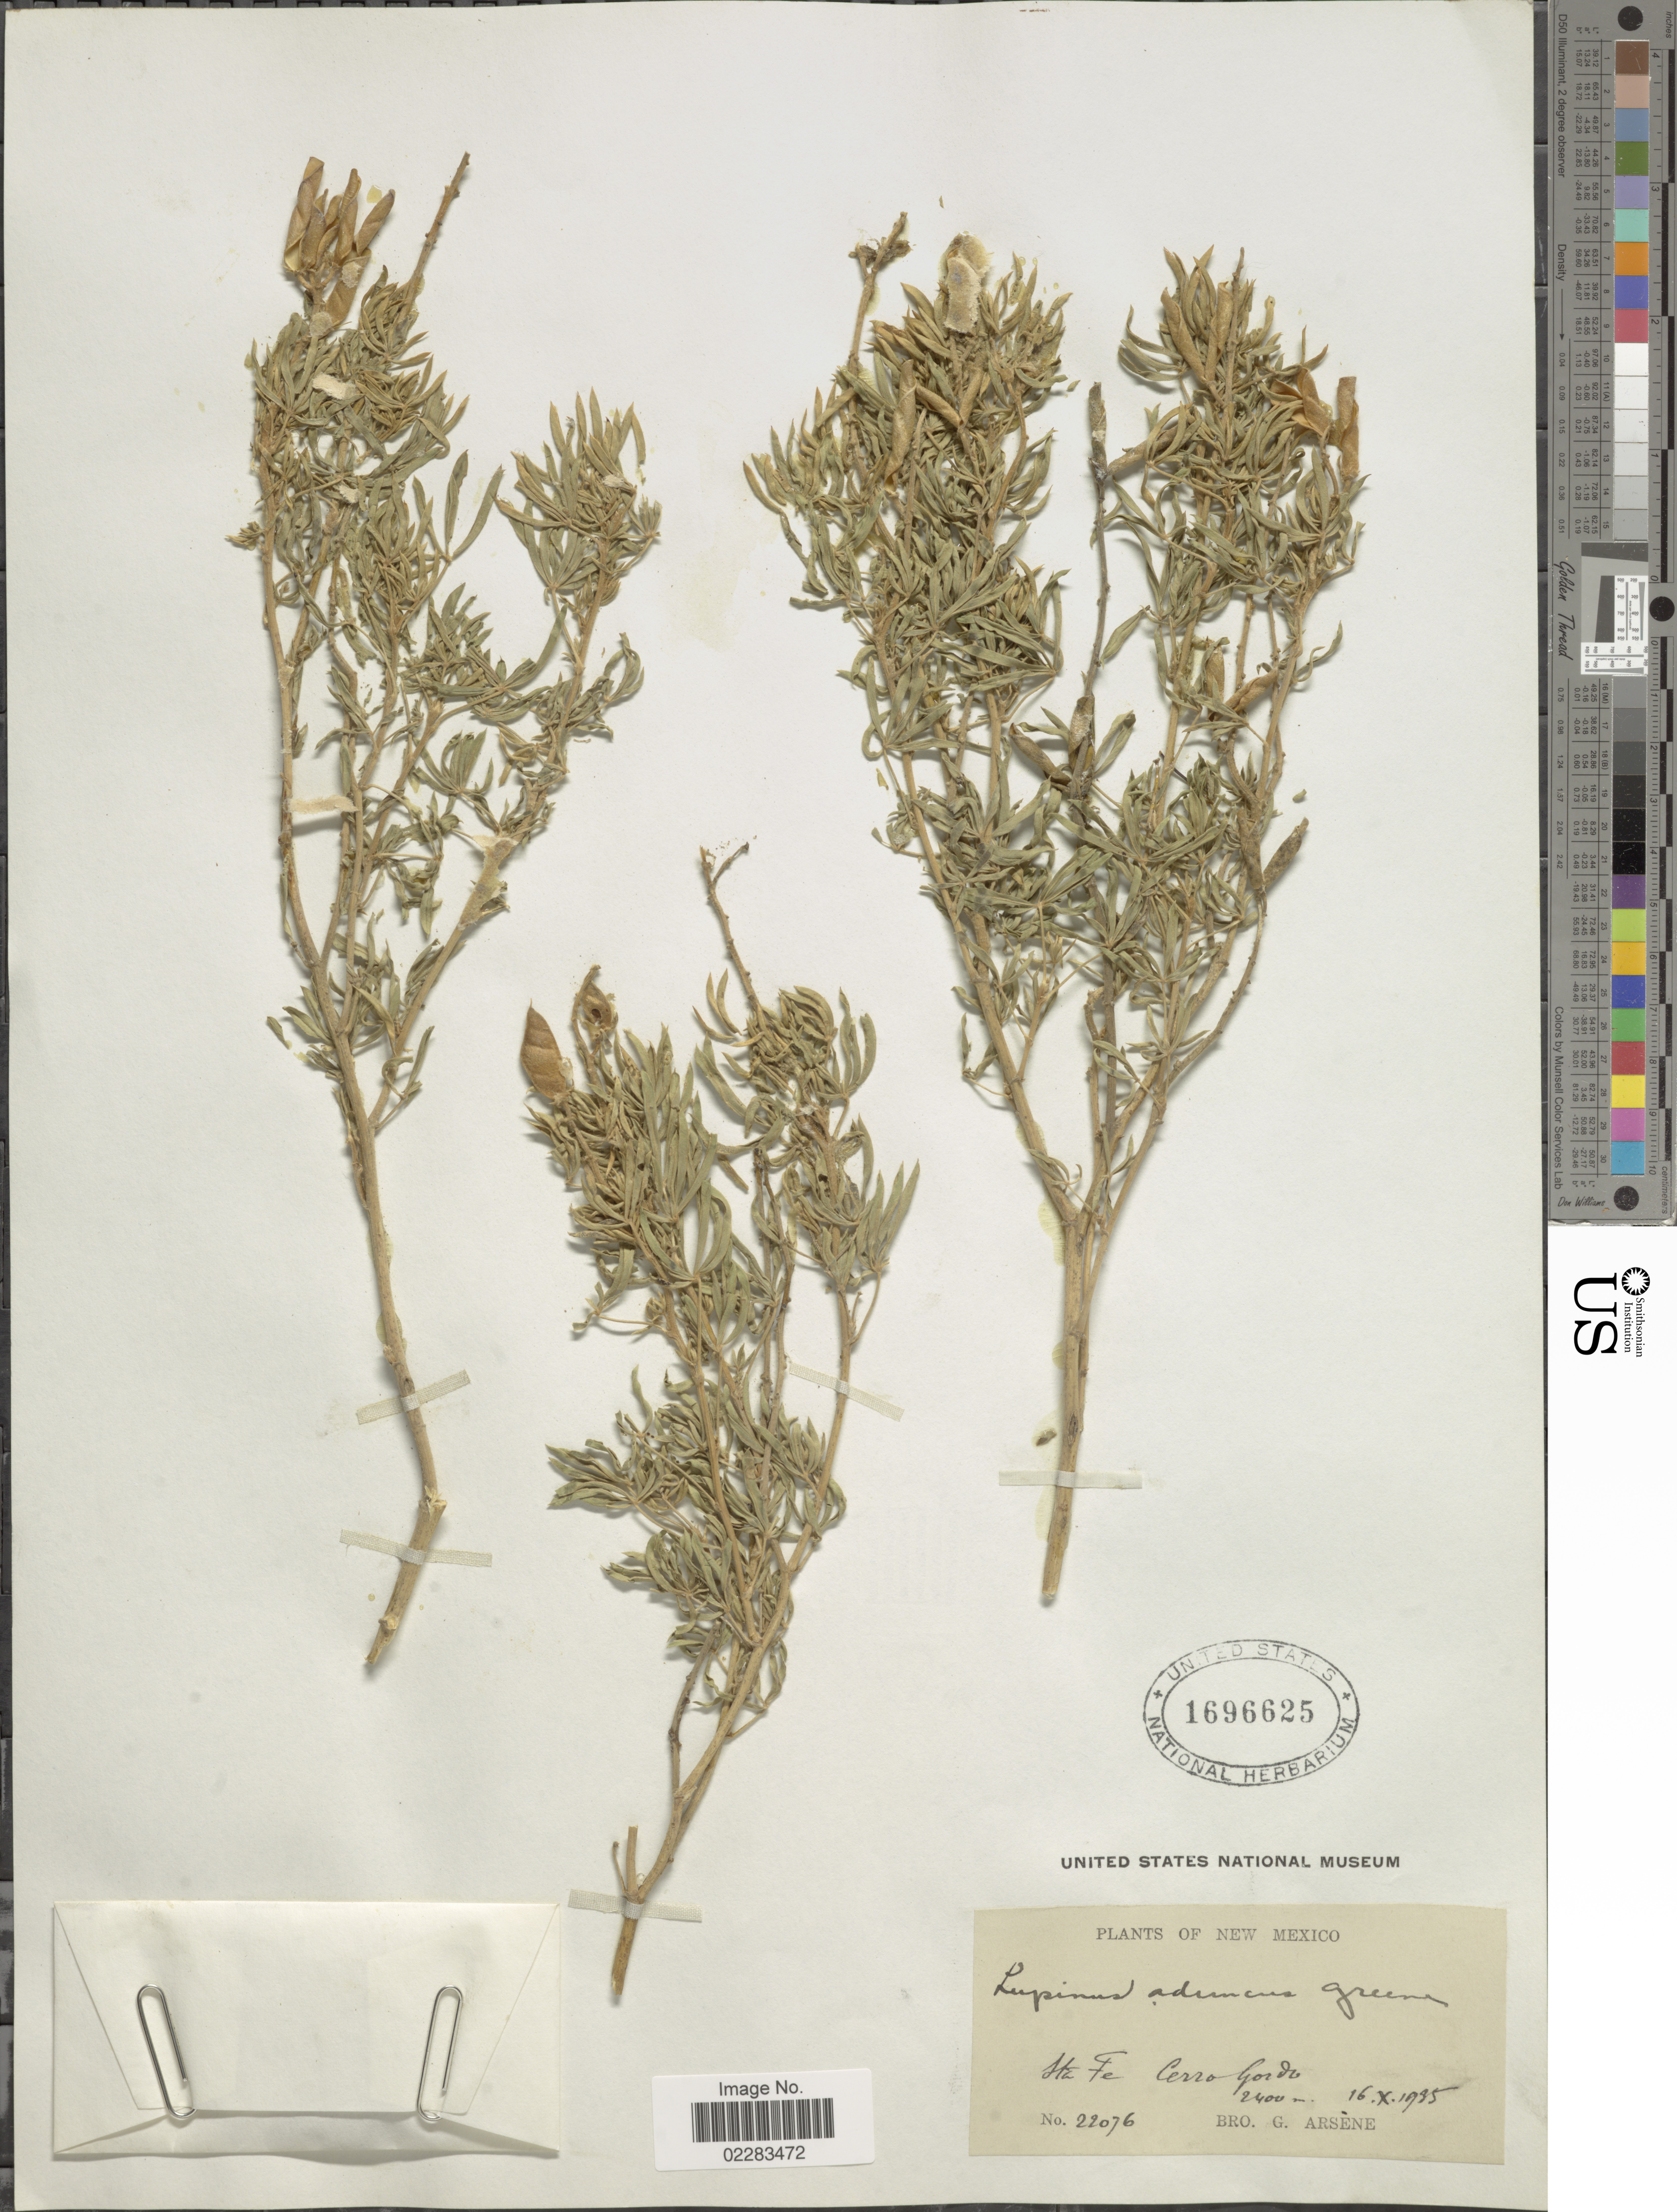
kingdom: Plantae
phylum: Tracheophyta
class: Magnoliopsida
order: Fabales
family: Fabaceae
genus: Lupinus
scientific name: Lupinus aduncus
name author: Greene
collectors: Bro. G. Arsène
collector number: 22076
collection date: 1935-10-16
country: United States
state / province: New Mexico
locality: Sta Fe, Cerro Gordo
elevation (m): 2400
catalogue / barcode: US 1696625